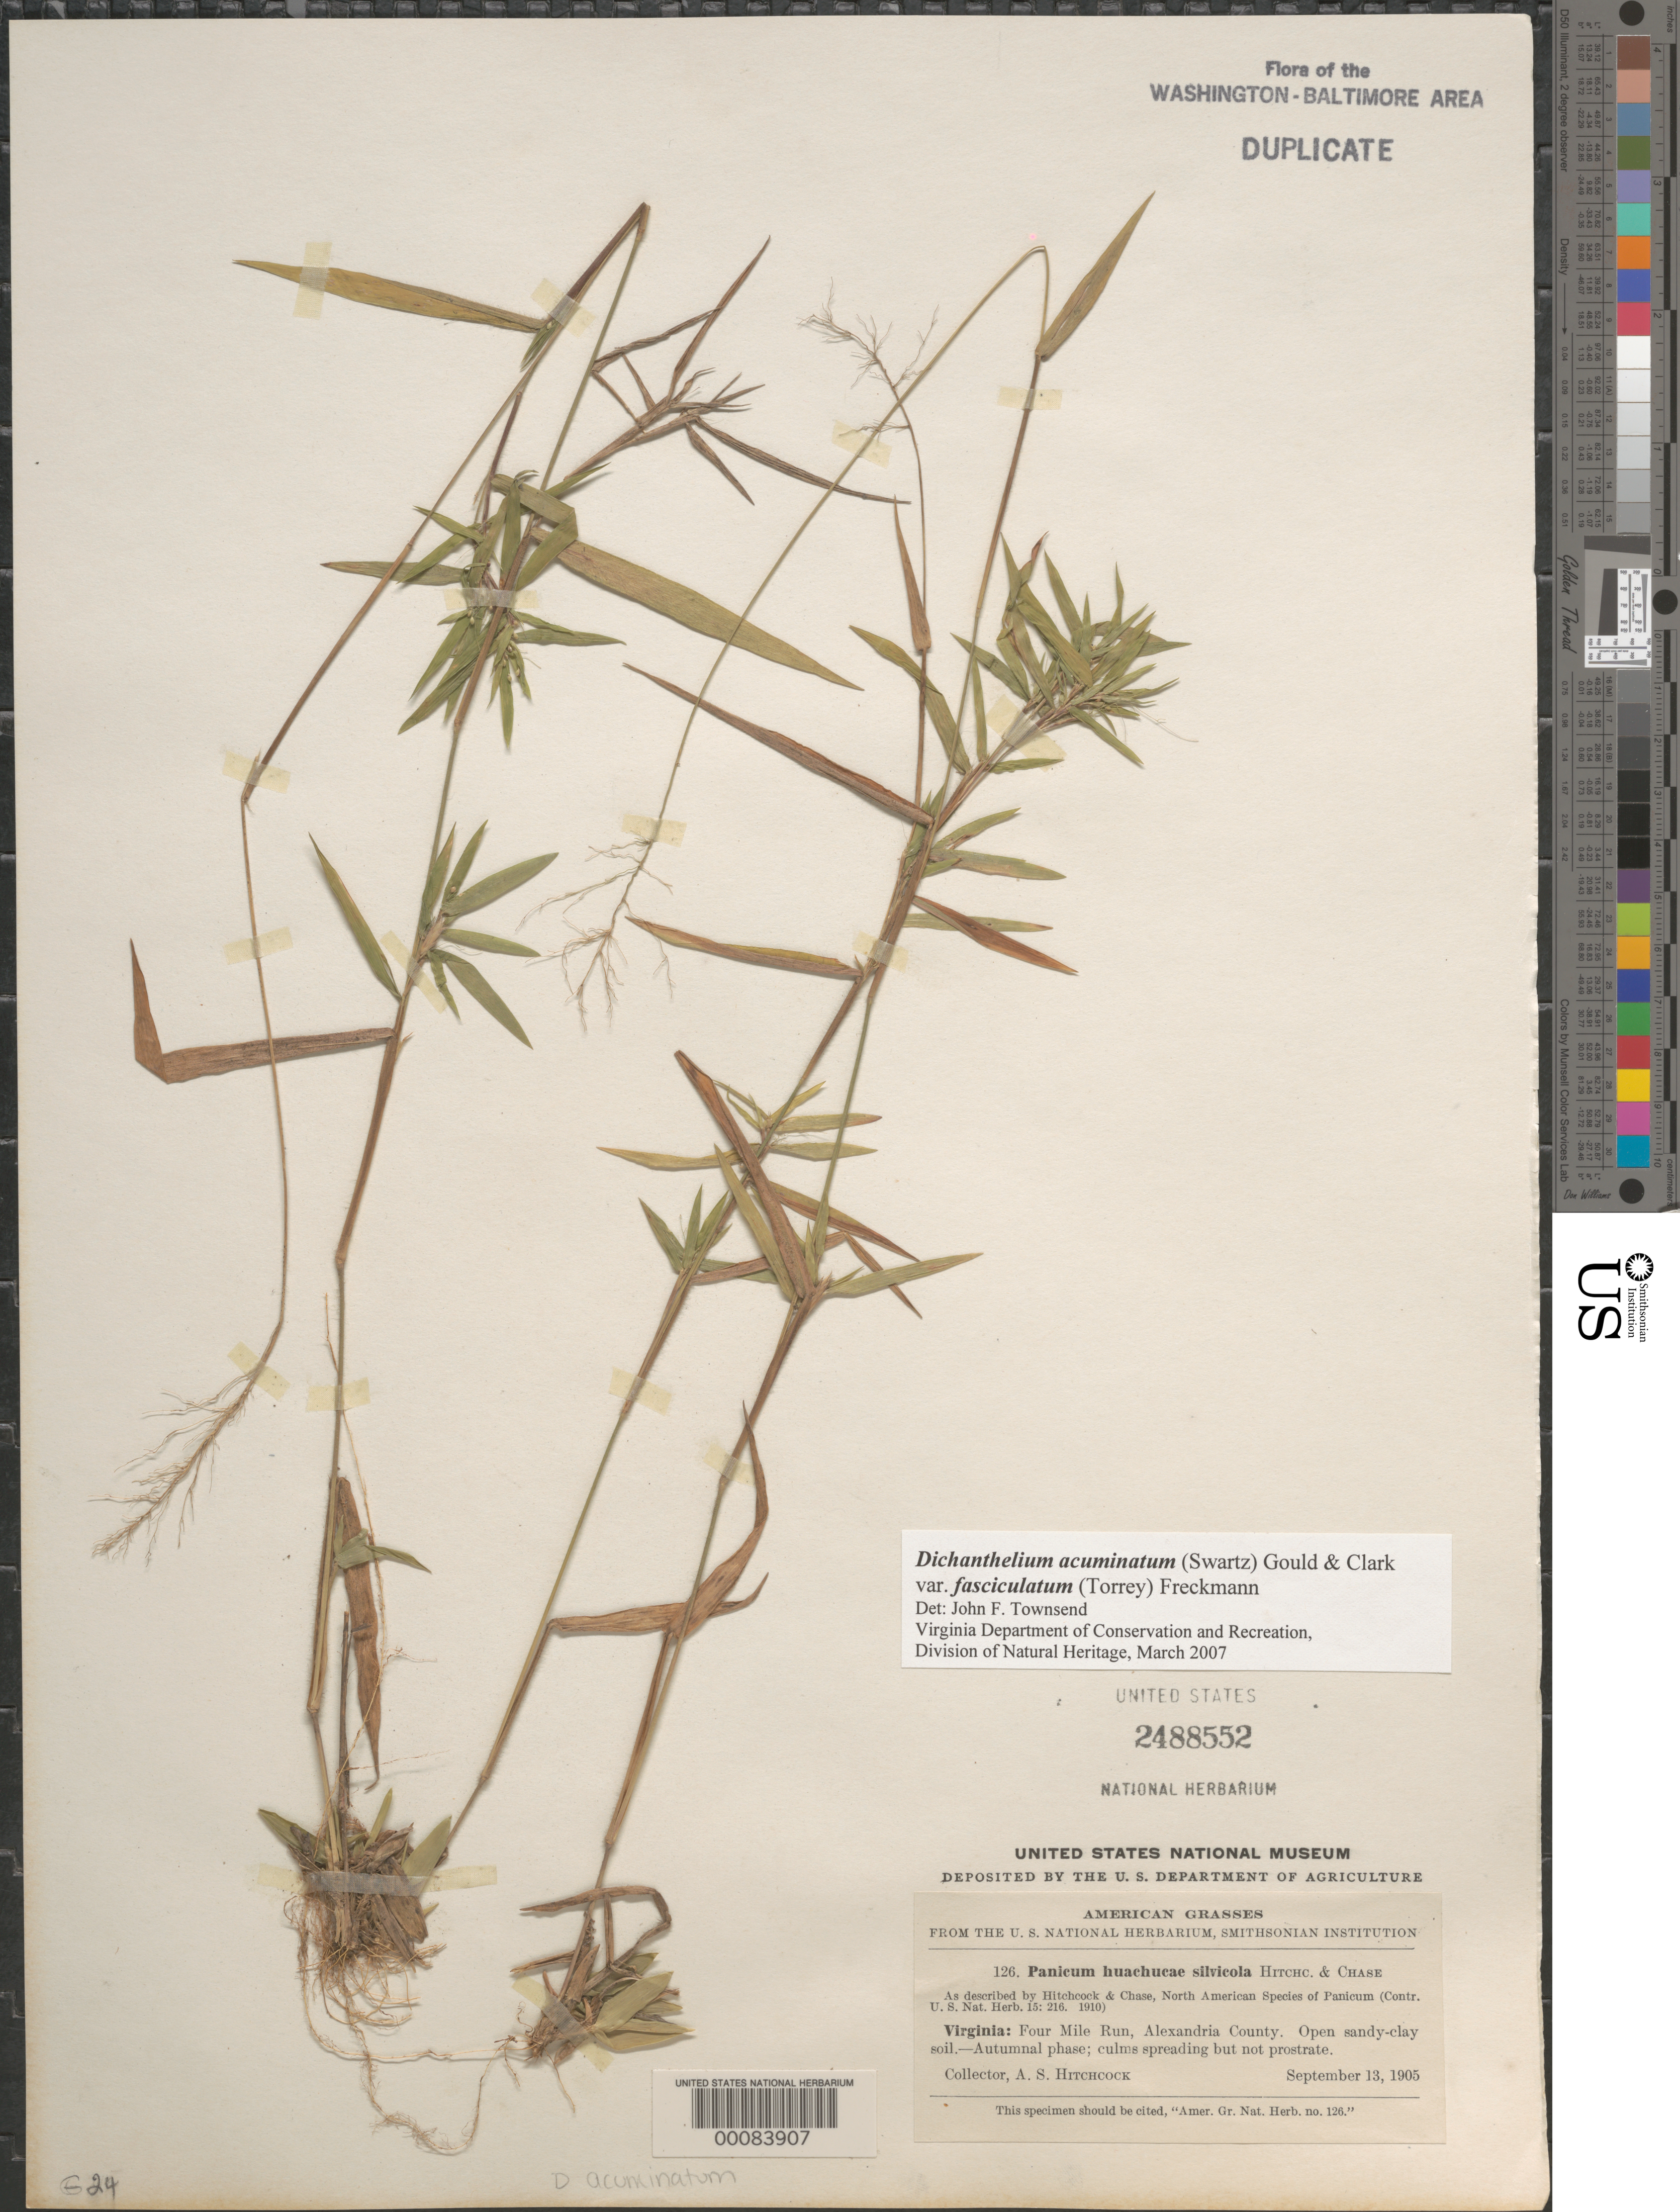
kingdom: Plantae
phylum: Tracheophyta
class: Liliopsida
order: Poales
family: Poaceae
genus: Dichanthelium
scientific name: Dichanthelium acuminatum var. fasciculatum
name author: (Torr.) Freckmann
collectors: A. S. Hitchcock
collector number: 126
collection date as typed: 13 Sep 1905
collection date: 1905-09-13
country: United States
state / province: Virginia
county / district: Arlington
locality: Four Mile Run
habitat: Open sandy-clay soil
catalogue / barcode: US 2488552